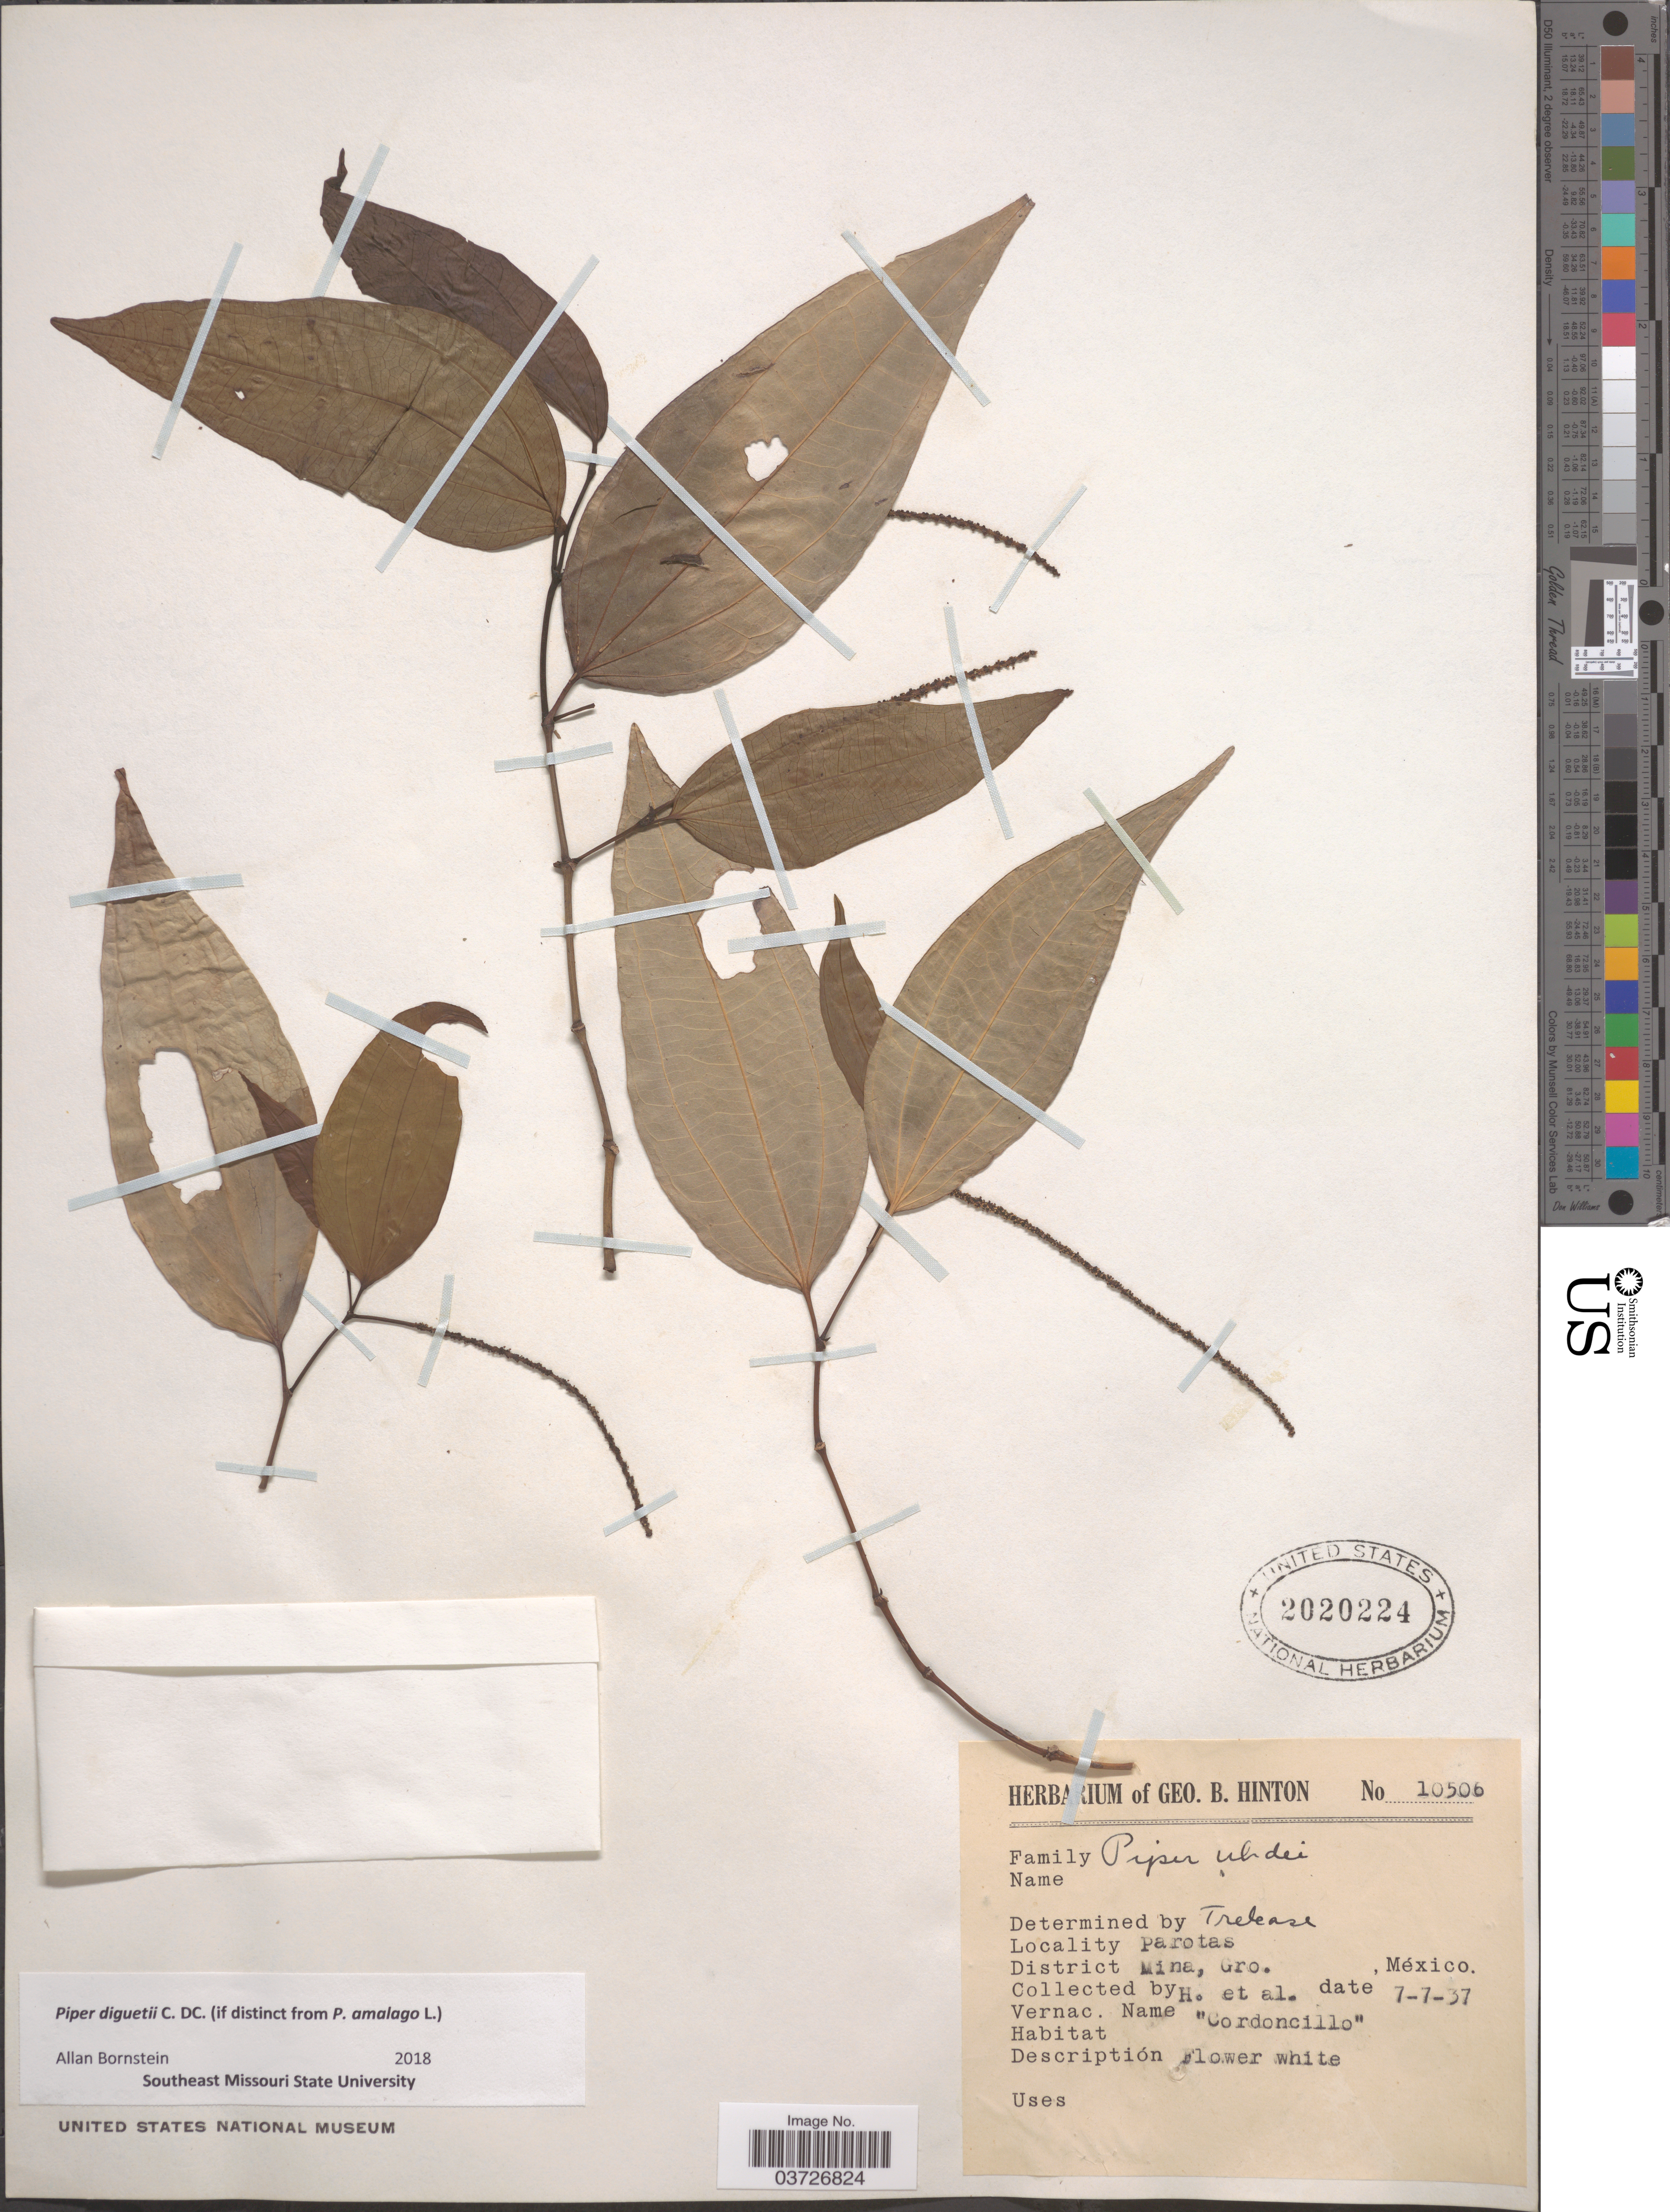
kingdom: Plantae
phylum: Tracheophyta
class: Magnoliopsida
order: Piperales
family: Piperaceae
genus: Piper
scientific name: Piper diguetii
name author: C. DC.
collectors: G. B. Hinton & et al.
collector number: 10506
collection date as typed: Transcribed d/m/y: 7/7/37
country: Mexico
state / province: Guerrero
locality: Parotas. District Mina.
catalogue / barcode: US 2020224